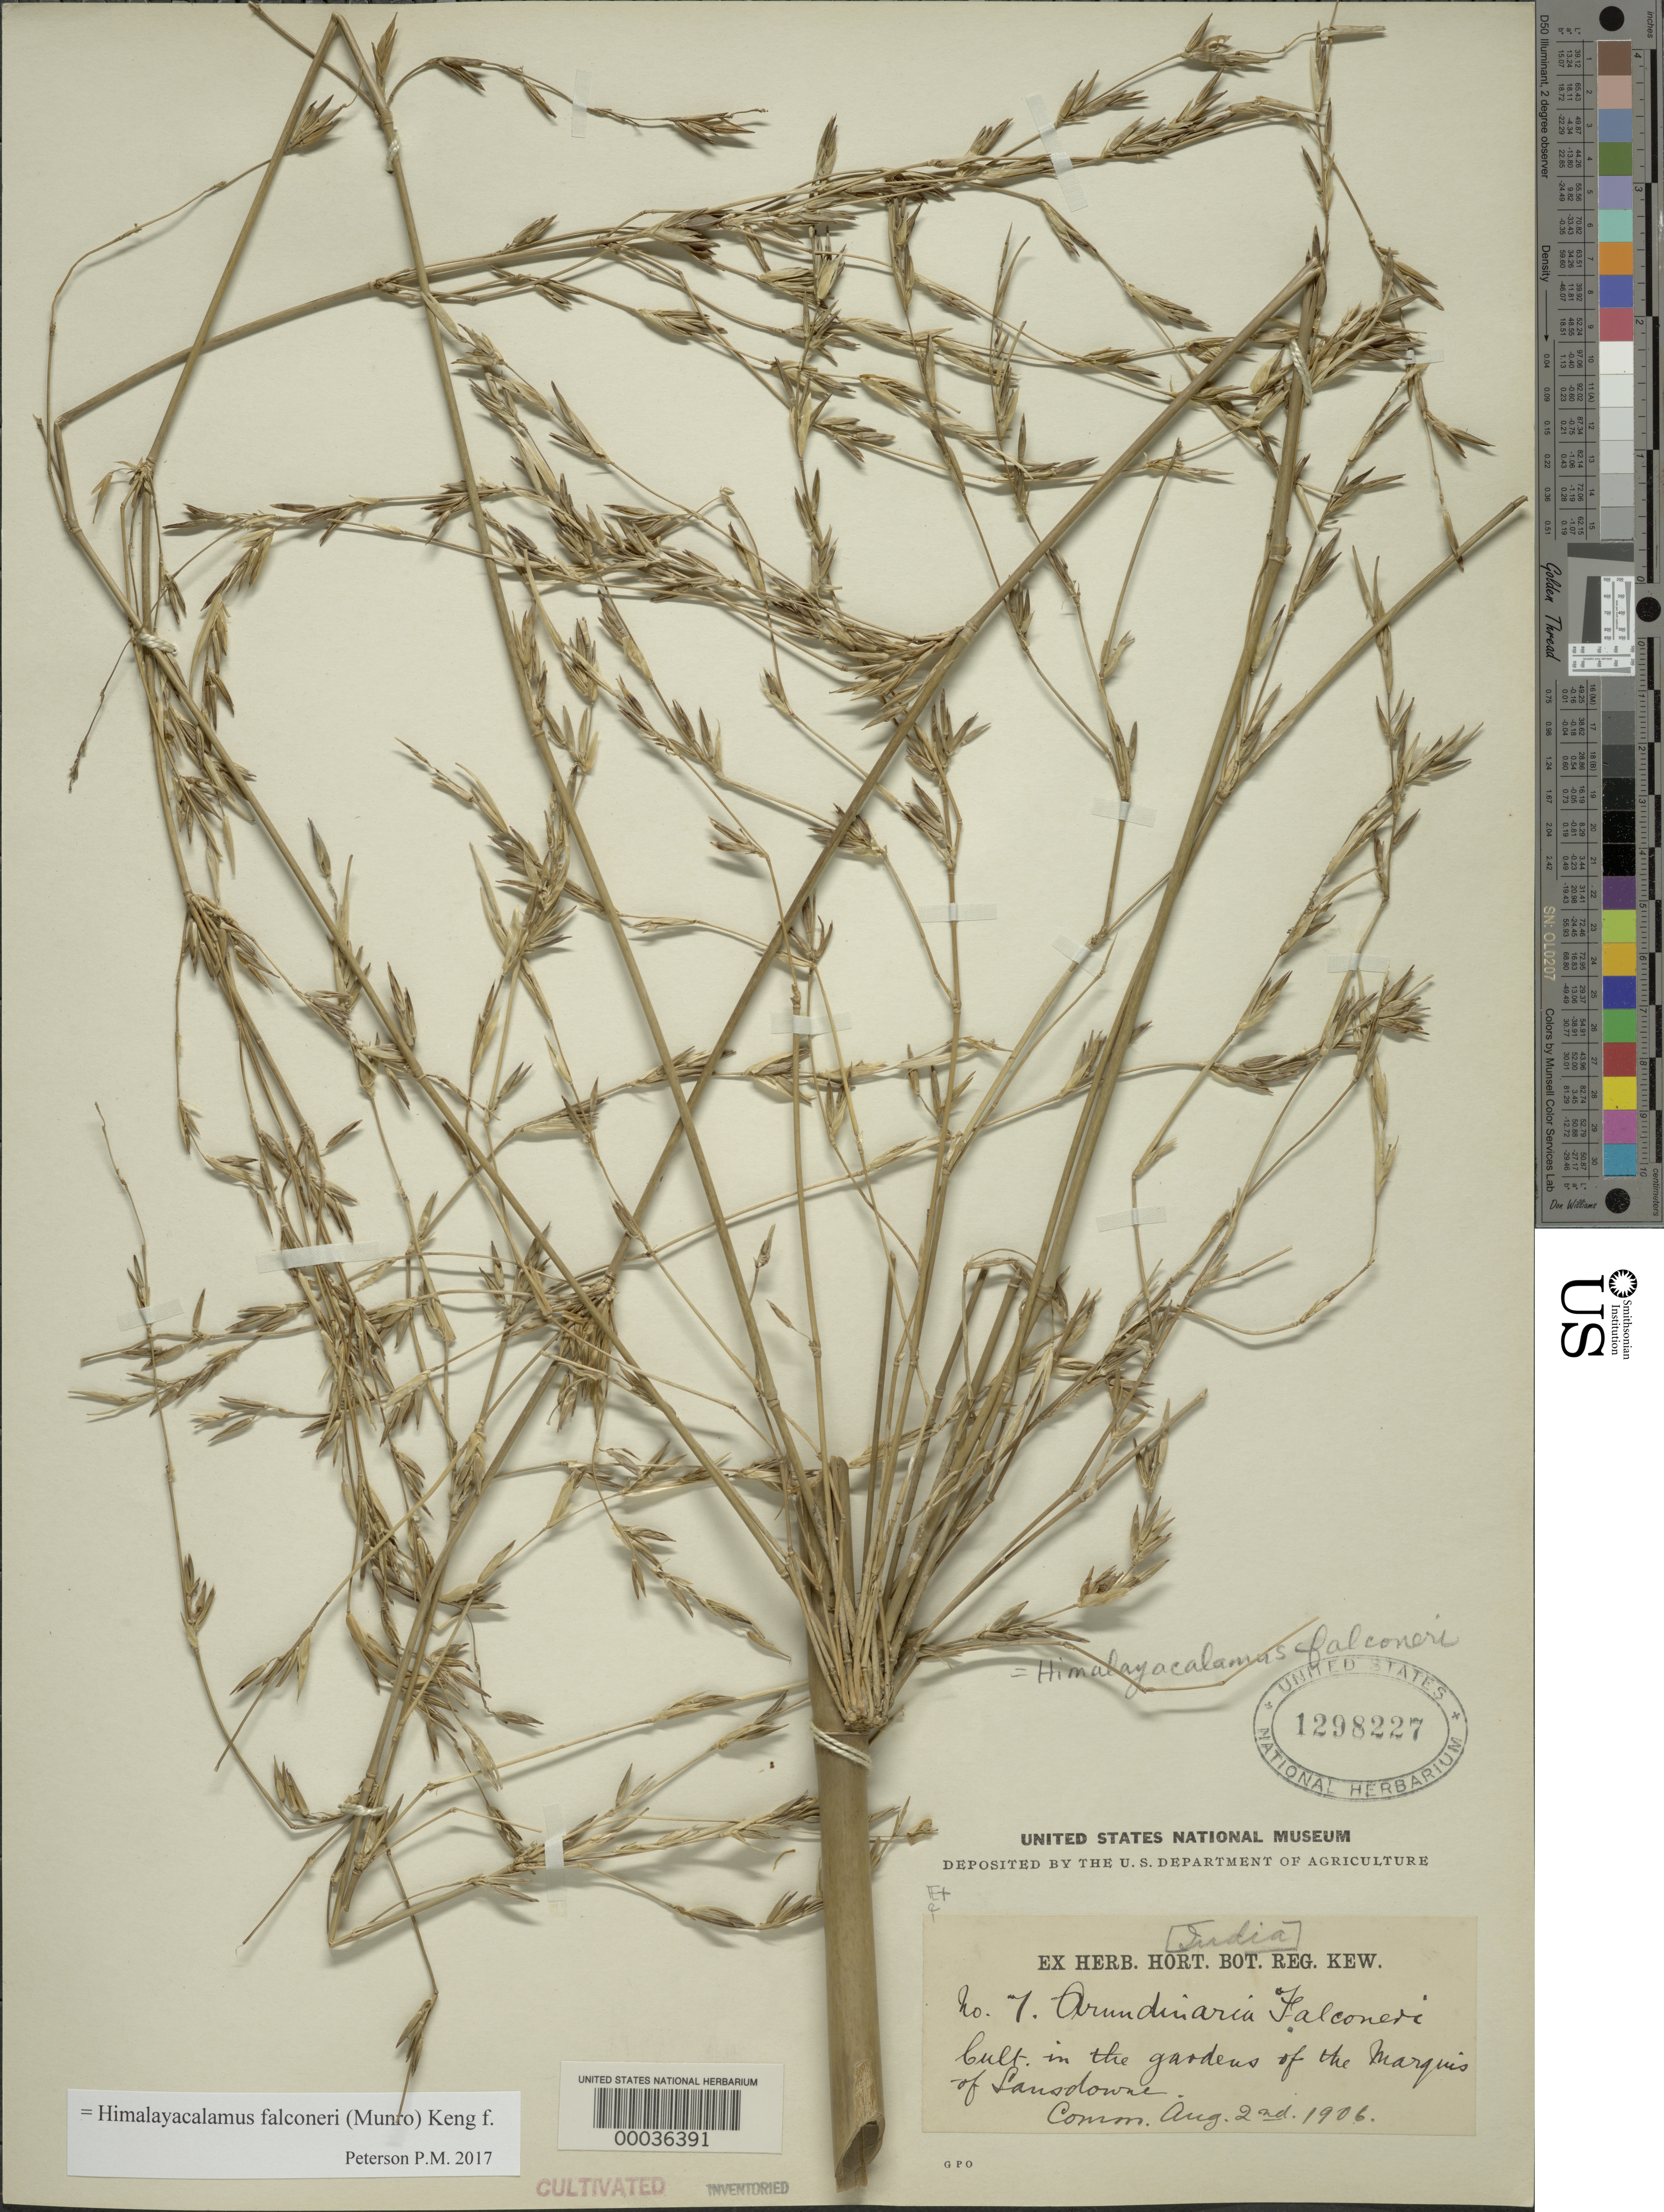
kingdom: Plantae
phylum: Tracheophyta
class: Liliopsida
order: Poales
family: Poaceae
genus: Himalayacalamus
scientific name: Himalayacalamus falconeri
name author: (Munro) Keng f.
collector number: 7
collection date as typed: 02 Aug 1906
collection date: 1906-08-02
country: India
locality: Gardens of the marquis of lansdowne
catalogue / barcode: US 1298227